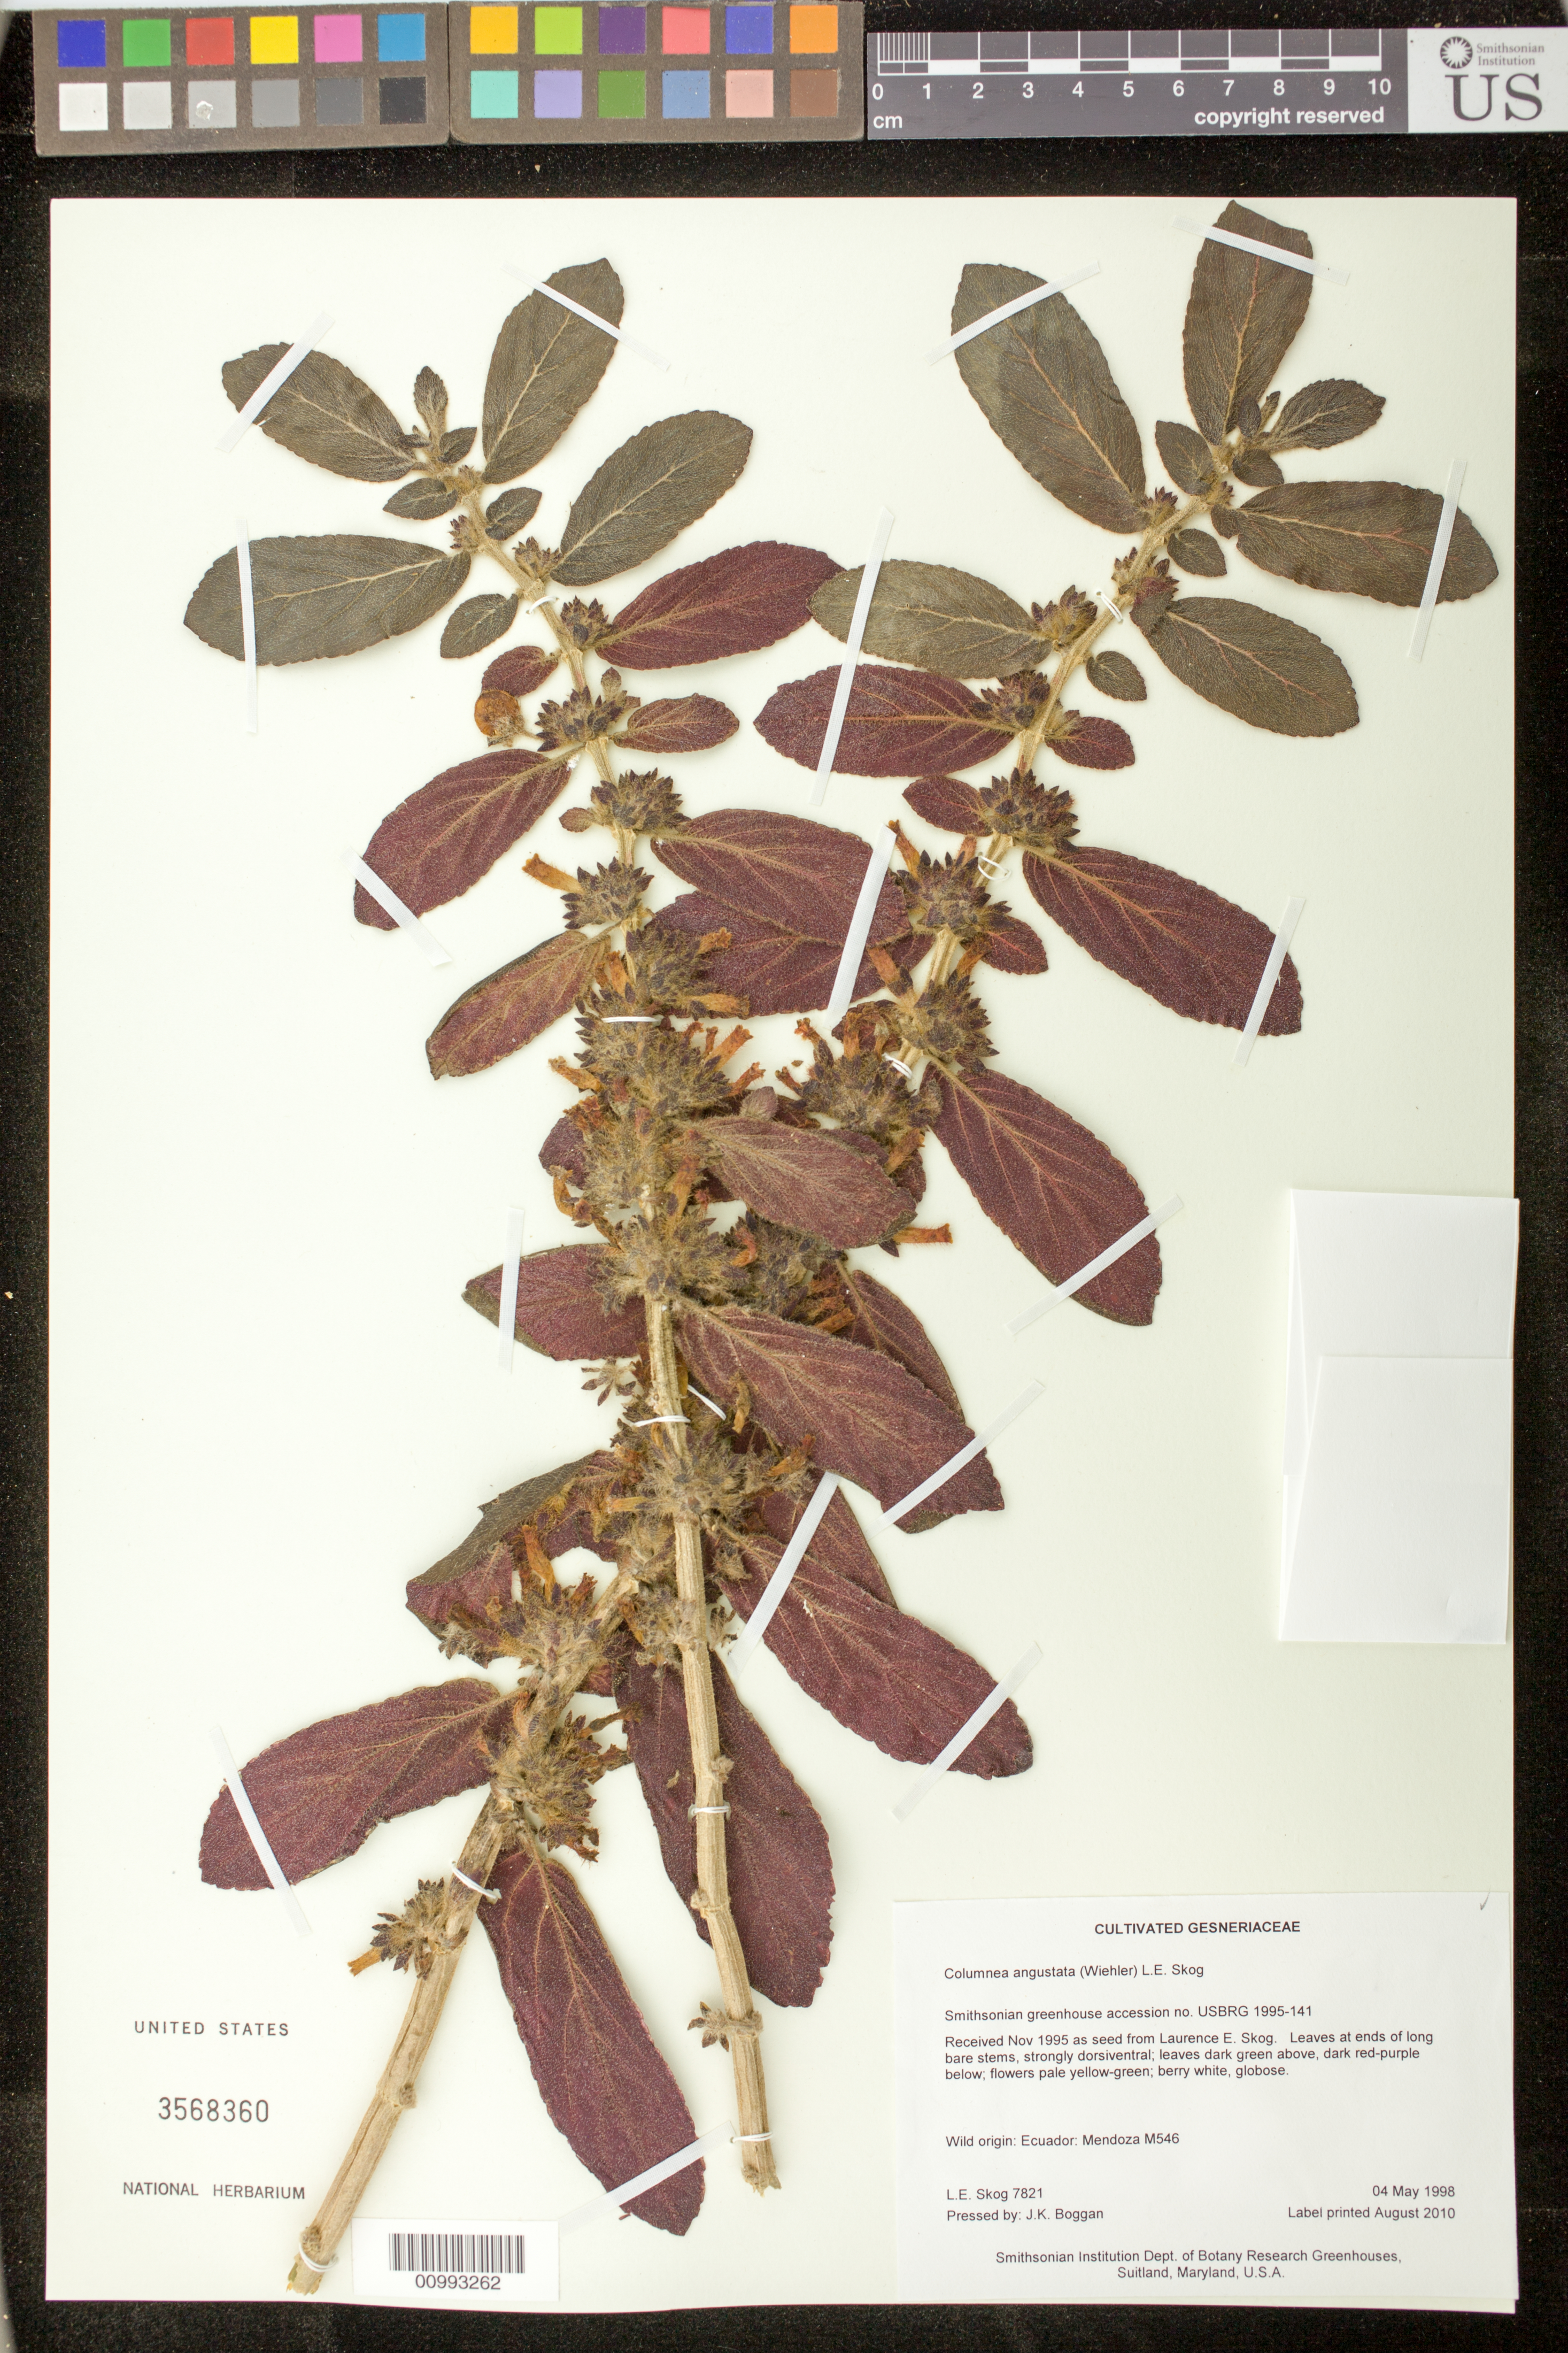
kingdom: Plantae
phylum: Tracheophyta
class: Magnoliopsida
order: Lamiales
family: Gesneriaceae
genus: Columnea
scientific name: Columnea angustata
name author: (Wiehler) L.E. Skog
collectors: L. E. Skog & J. K. Boggan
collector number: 7821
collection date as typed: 04 May 1998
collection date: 1998-05-04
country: Ecuador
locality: Smithsonian Institution Dept. of Botany Research Greenhouses, Suitland, Maryland, U.S.A.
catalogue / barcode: US 3568360